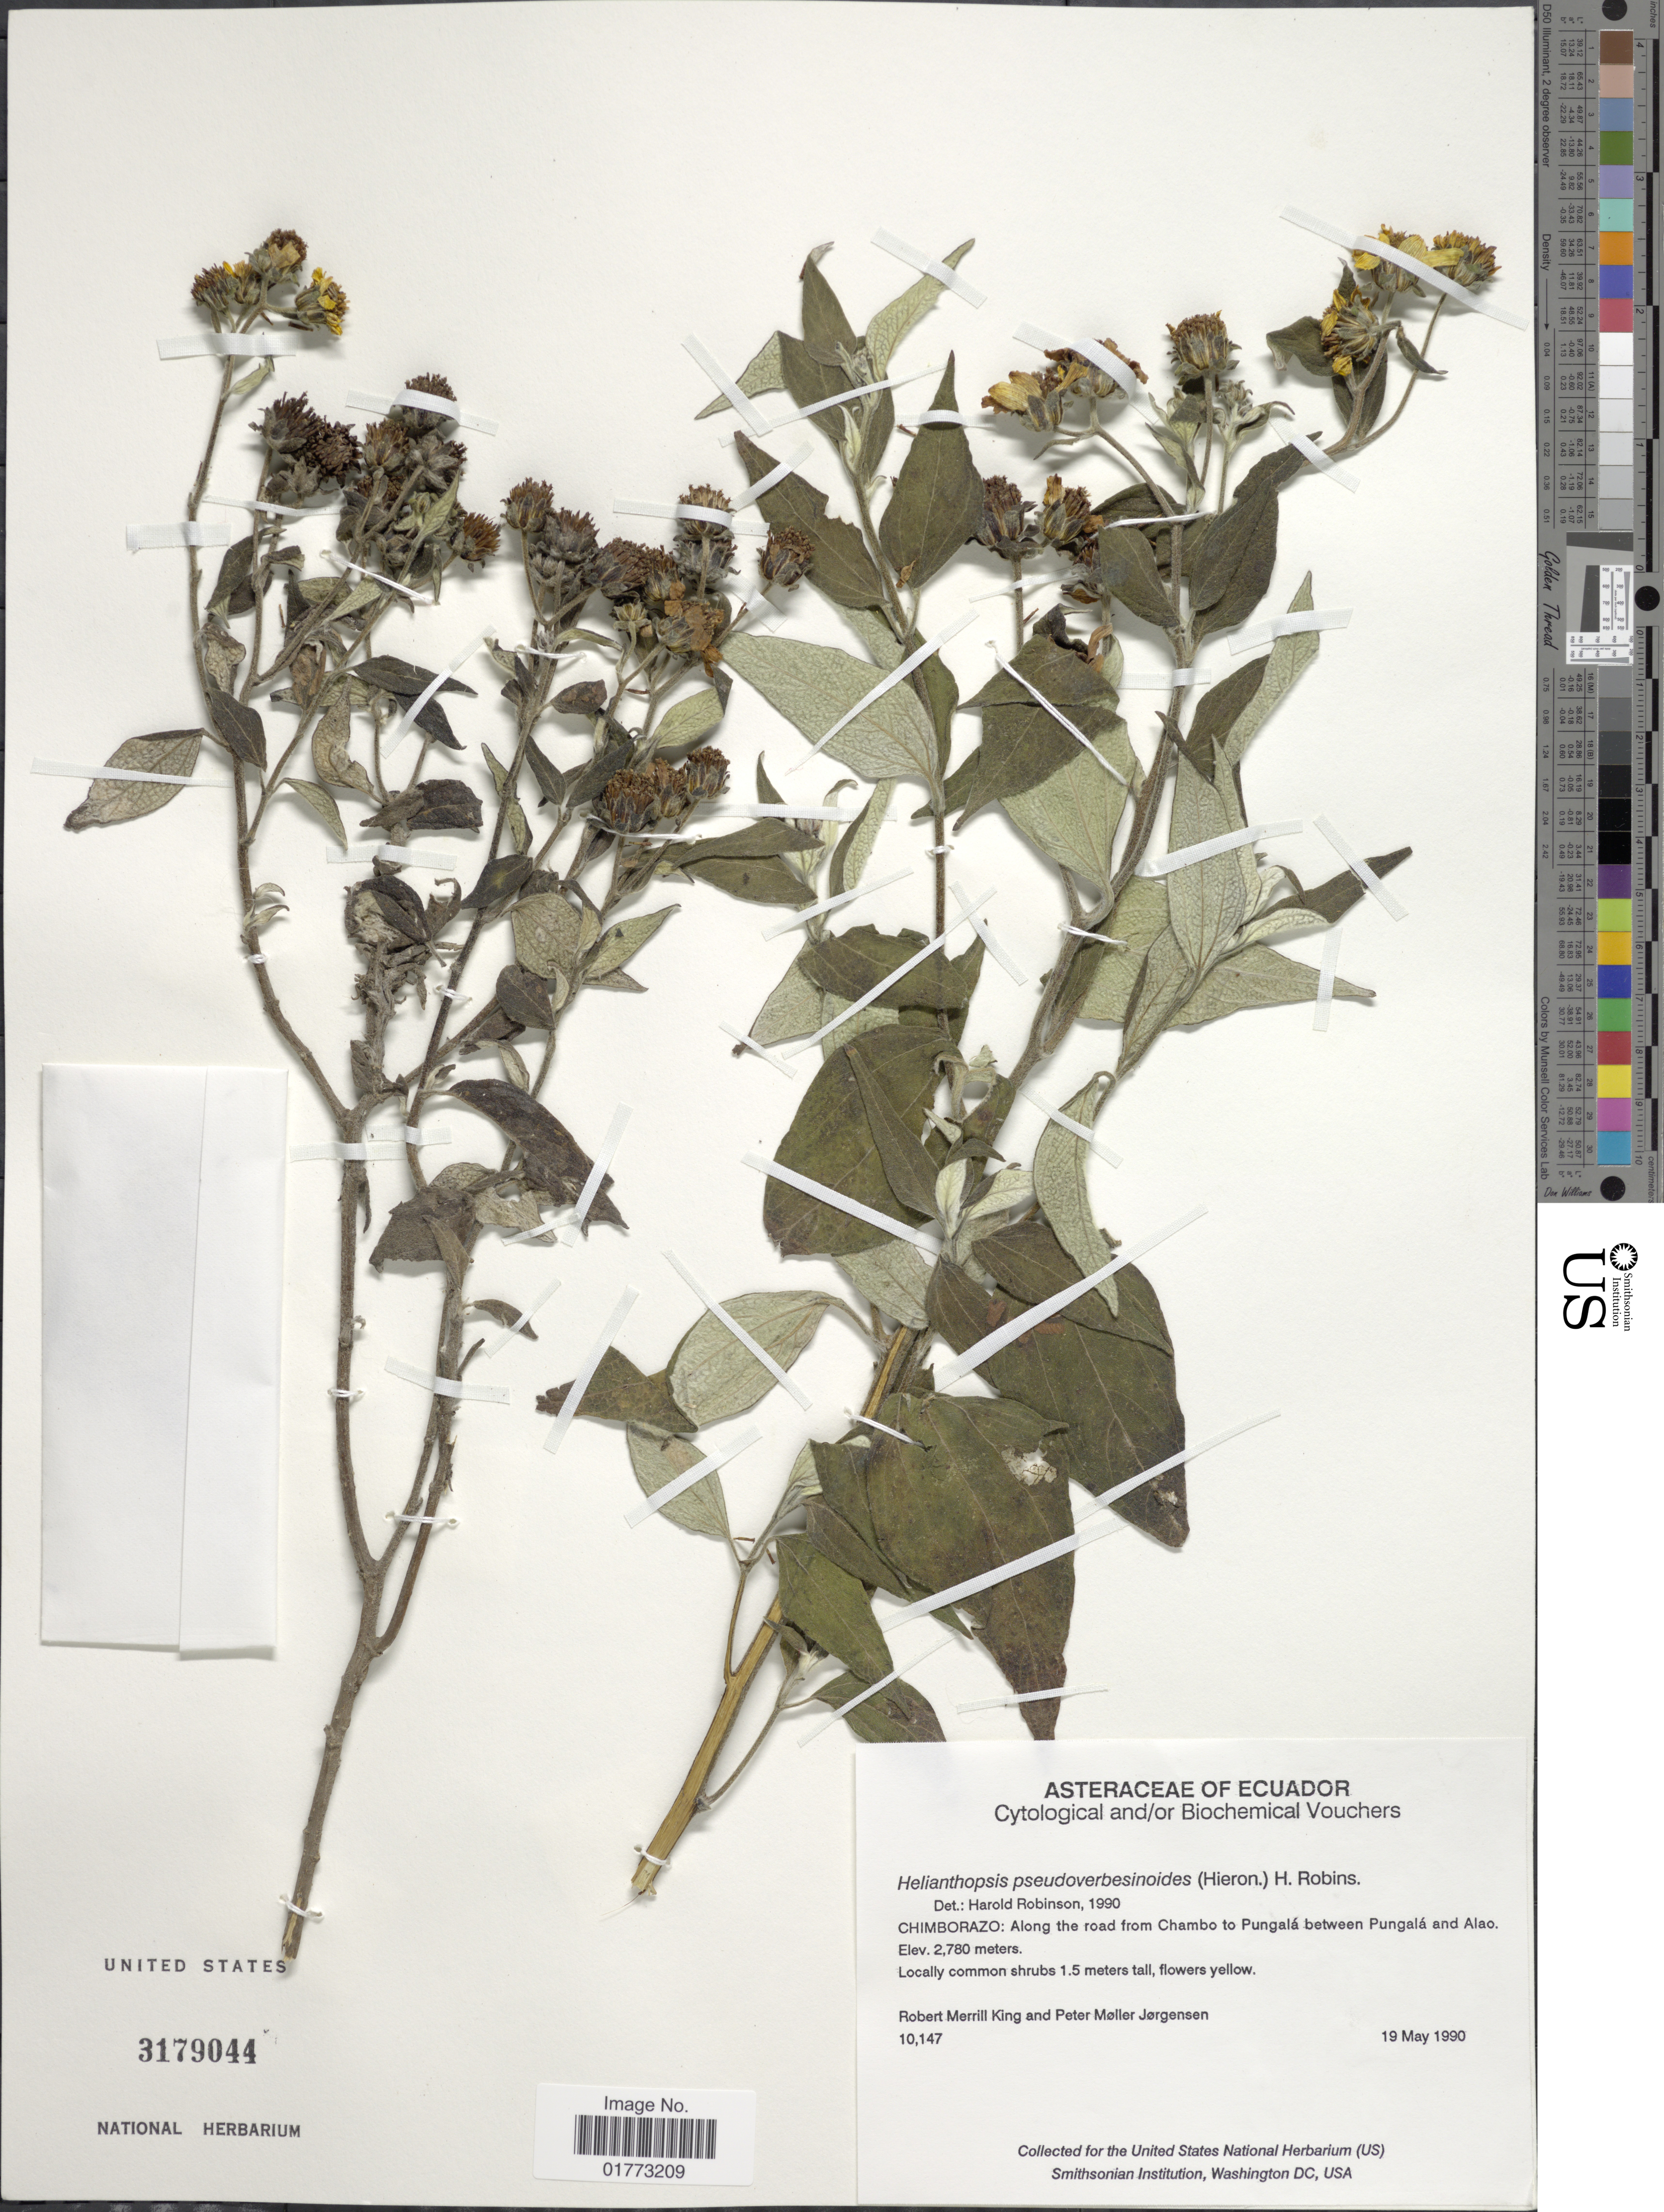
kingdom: Plantae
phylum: Tracheophyta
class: Magnoliopsida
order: Asterales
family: Asteraceae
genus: Pappobolus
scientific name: Pappobolus imbaburensis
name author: (Hieron.) Panero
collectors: R. M. King & P. M. Jørgensen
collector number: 10147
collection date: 1990-05-19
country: Ecuador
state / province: Chimborazo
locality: Along the road from Chambo to Pungala between Pungala and Alao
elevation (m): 2780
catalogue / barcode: US 3179044